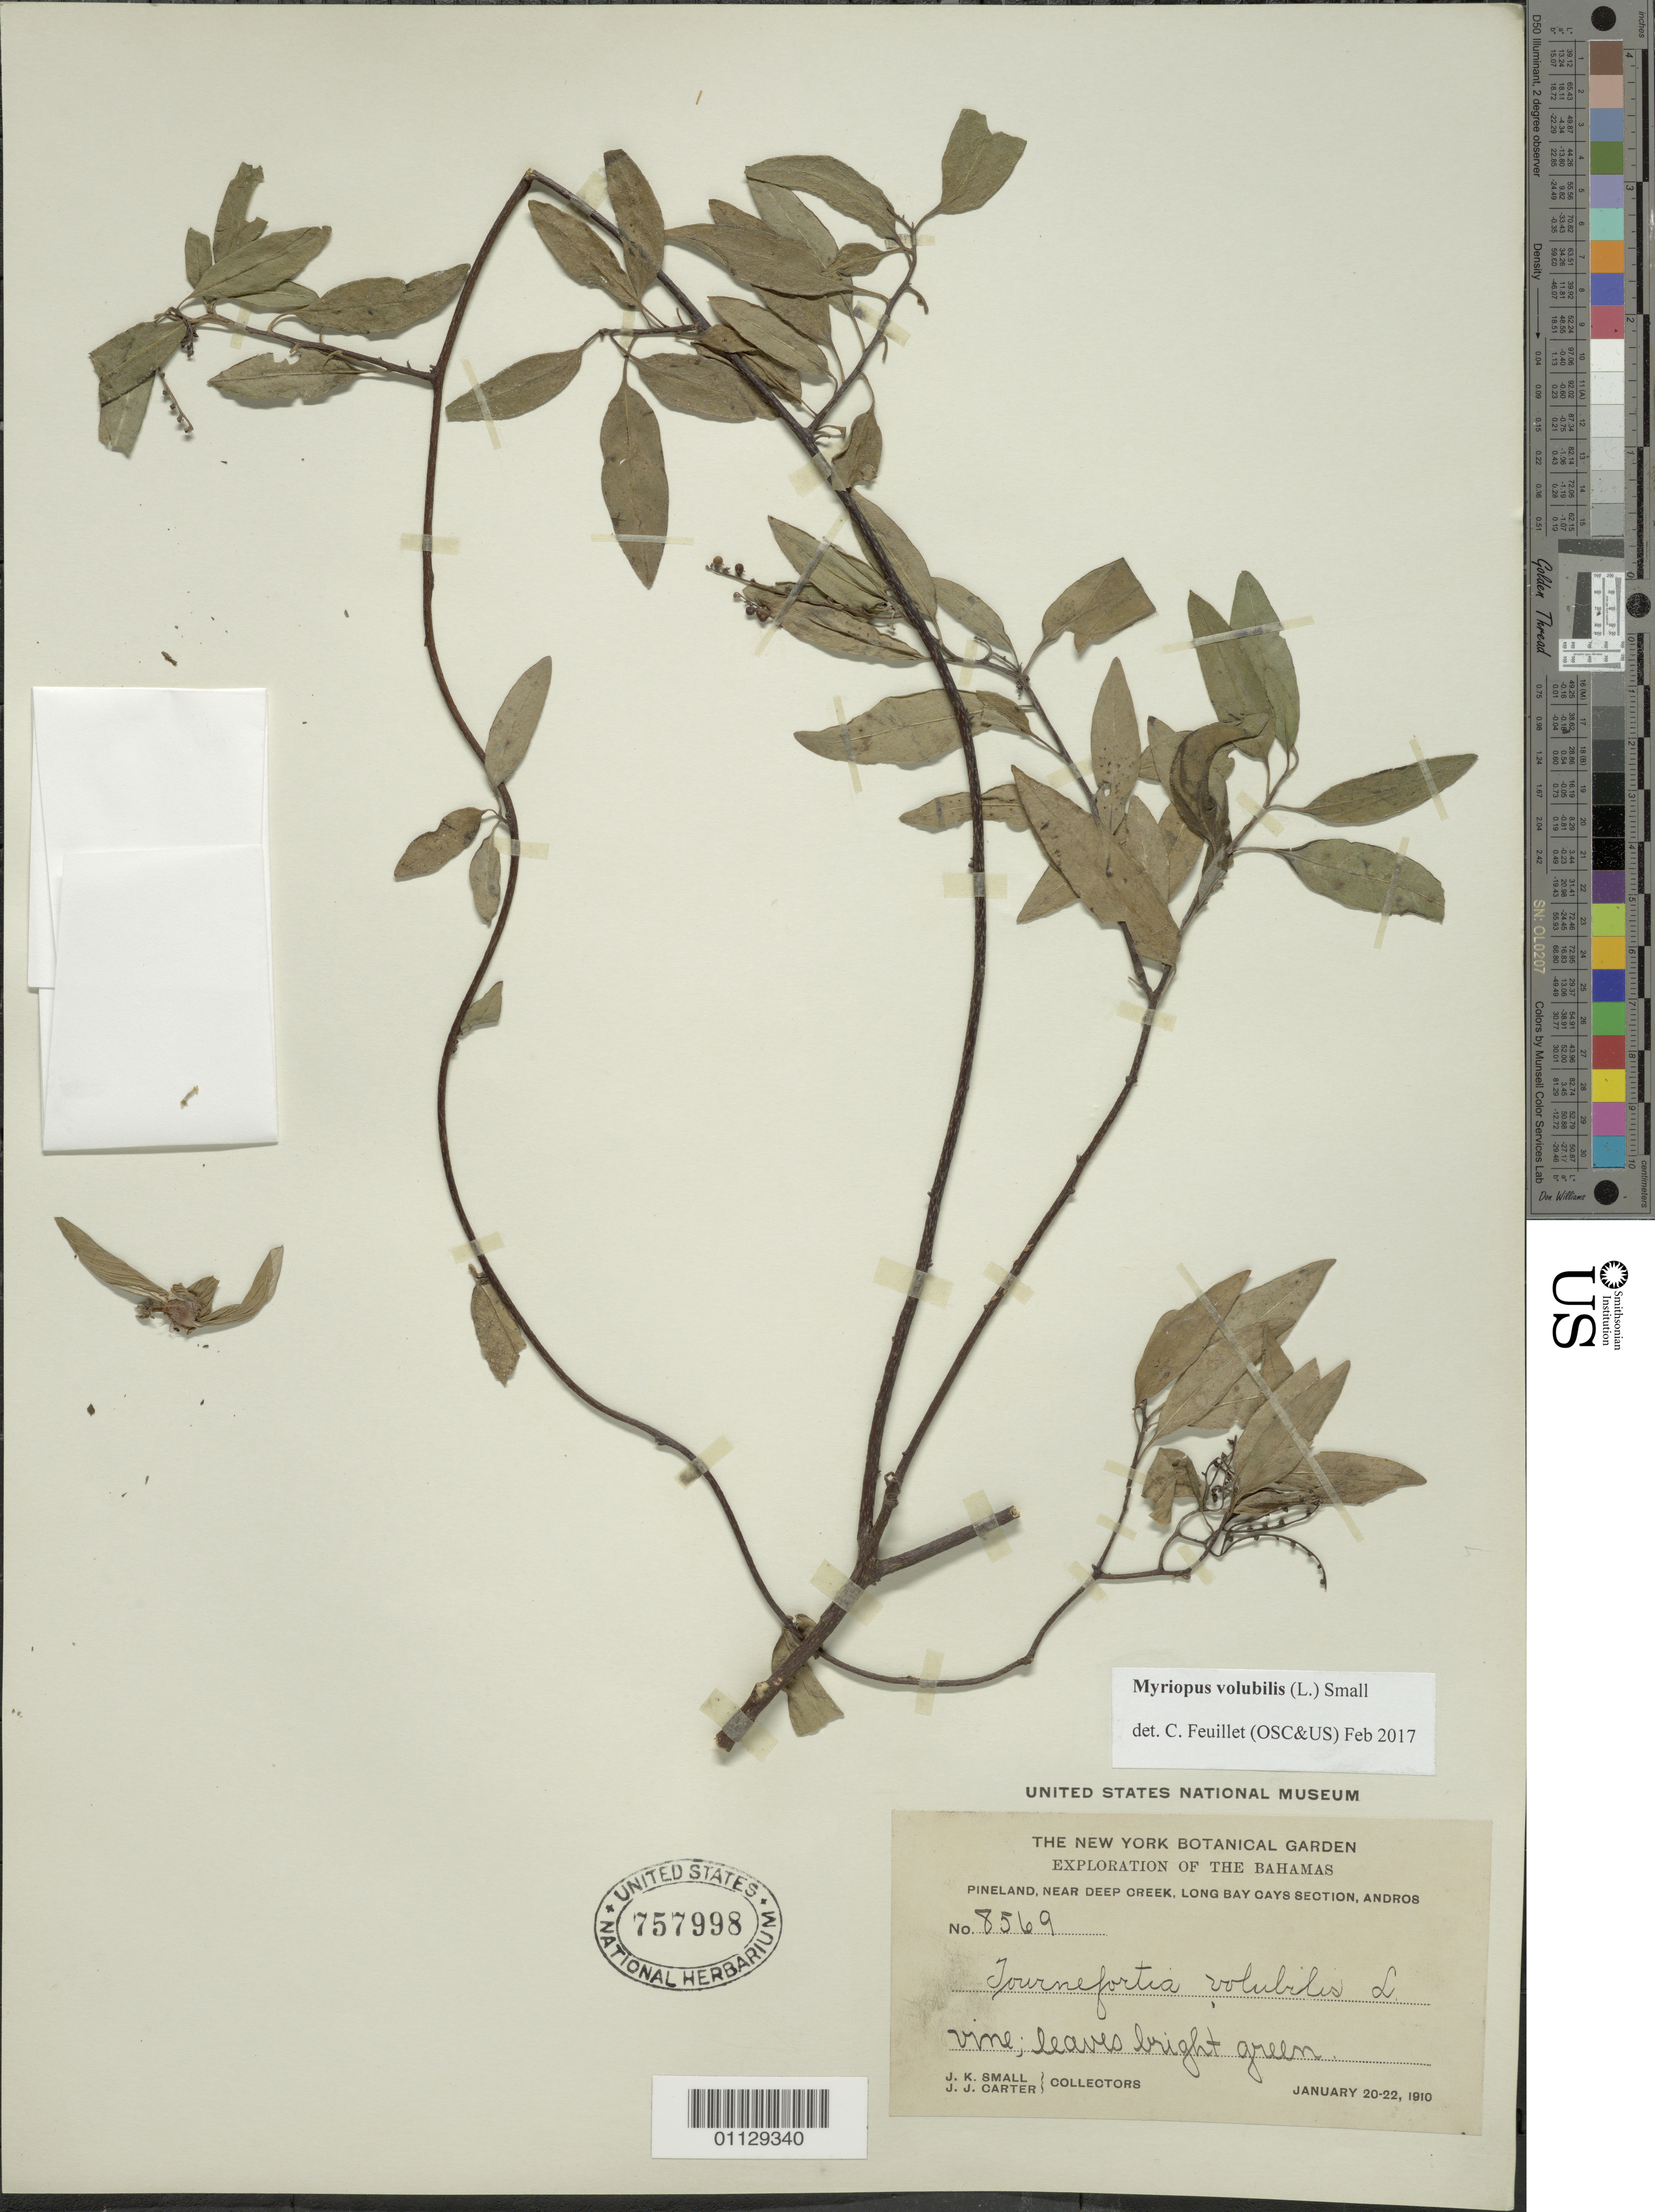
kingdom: Plantae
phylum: Tracheophyta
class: Magnoliopsida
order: Boraginales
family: Heliotropiaceae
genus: Myriopus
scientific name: Myriopus volubilis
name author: (L.) Small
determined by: Feuillet, C.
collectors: J. Small & J. J. Carter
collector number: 8569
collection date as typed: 20 Jan 1910 to 22 Jan 1910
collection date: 1910-01-20/1910-01-22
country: Bahamas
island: Andros I.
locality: Deep Creek, Long Bay Cays Section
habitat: Pineland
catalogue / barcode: US 757998